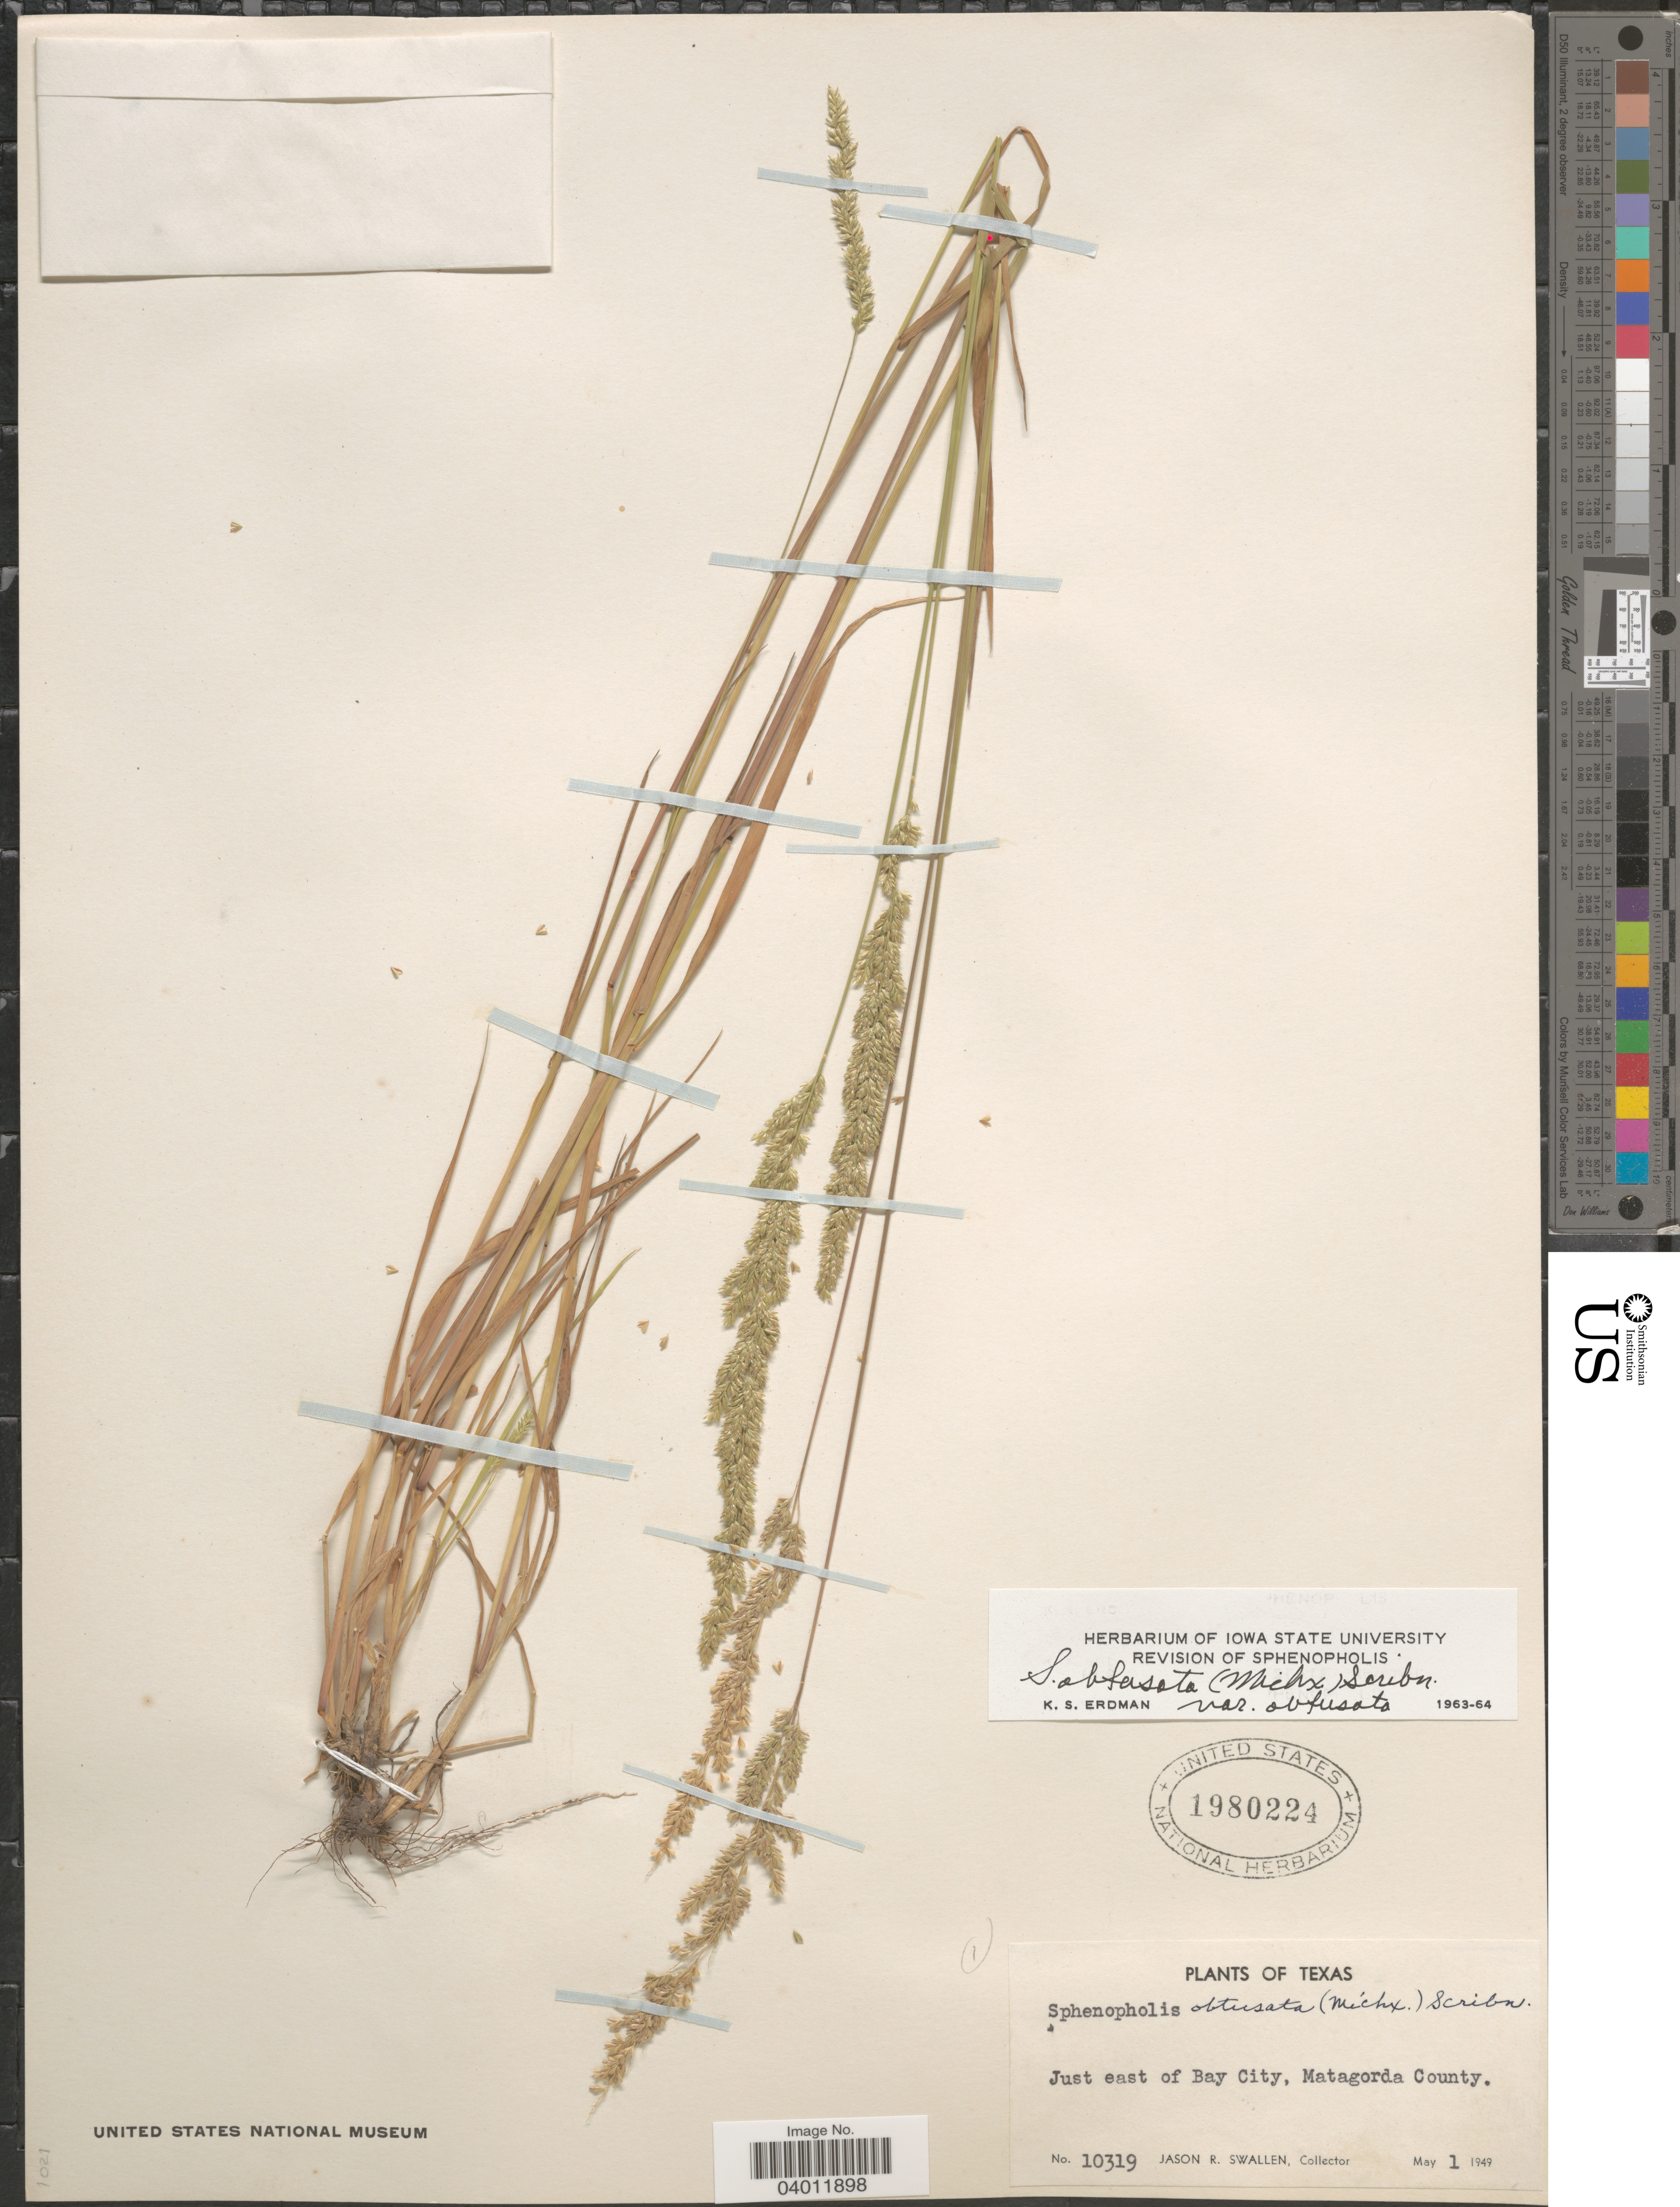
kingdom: Plantae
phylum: Tracheophyta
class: Liliopsida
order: Poales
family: Poaceae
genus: Sphenopholis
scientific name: Sphenopholis obtusata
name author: (Michx.) Scribn.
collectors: J. R. Swallen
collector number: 10319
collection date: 1949-05-01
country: United States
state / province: Texas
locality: Just east of Bay City, Matagorda County.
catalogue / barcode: US 1980224